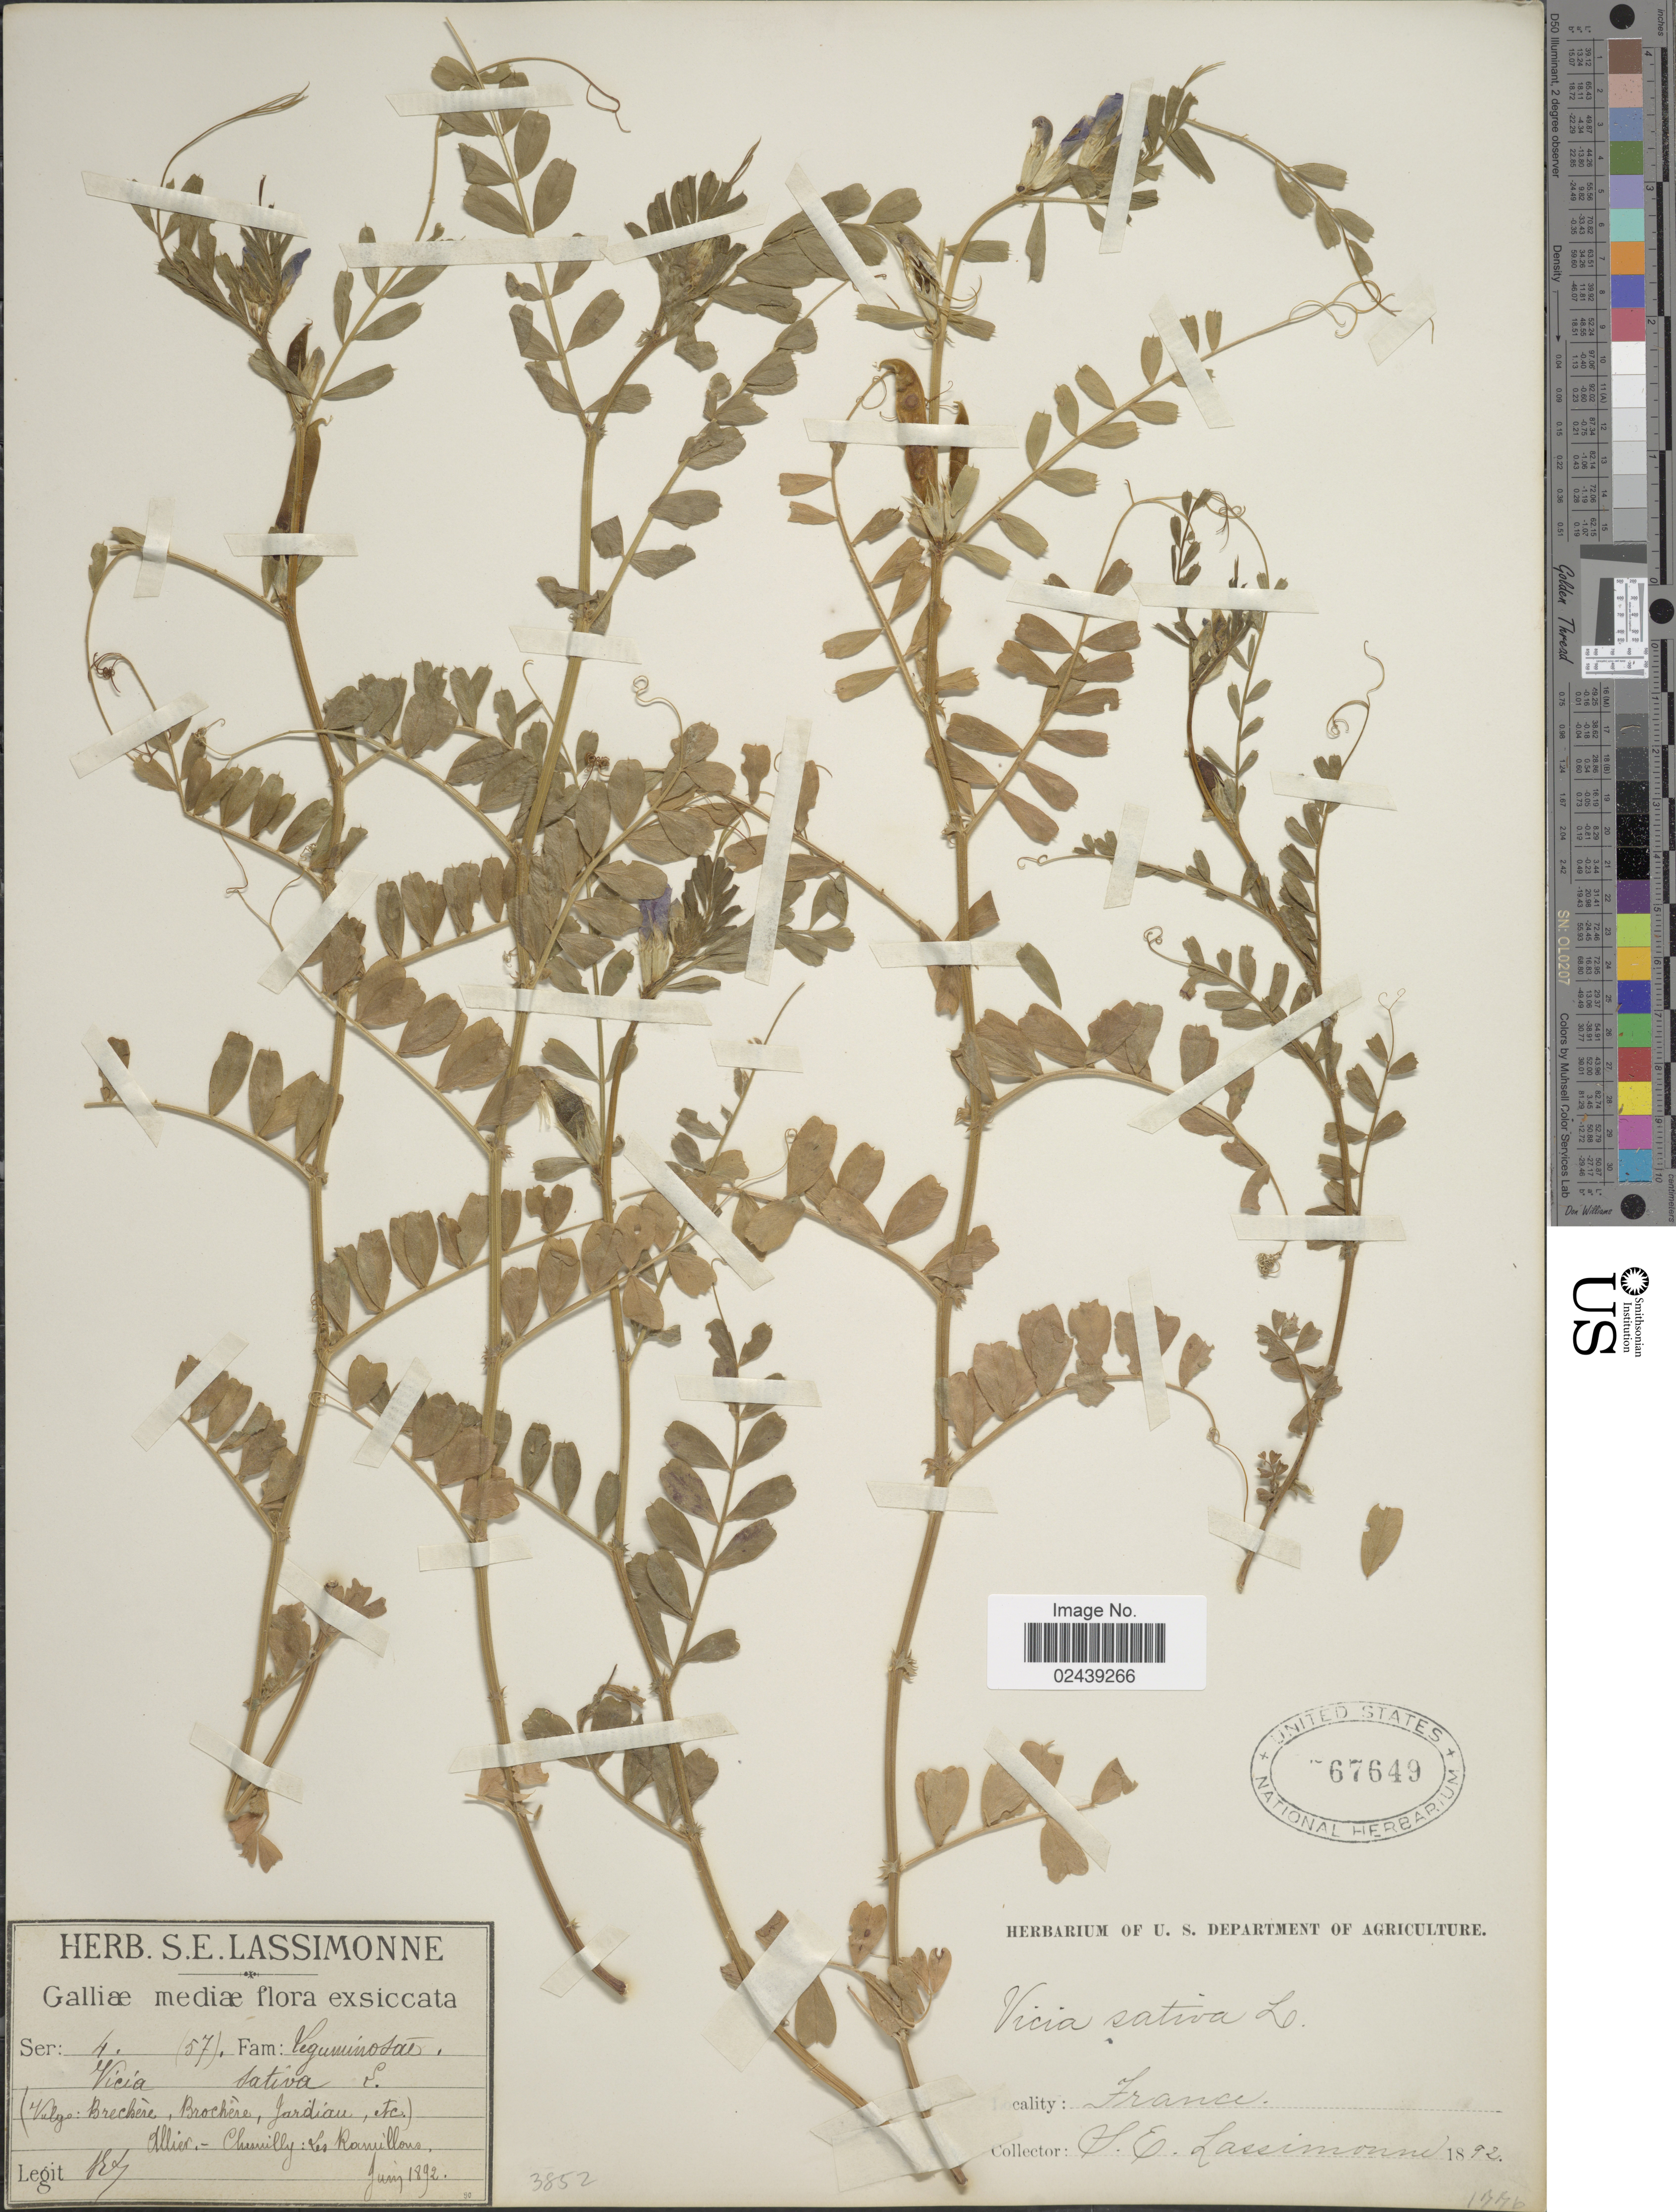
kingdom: Plantae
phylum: Tracheophyta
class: Magnoliopsida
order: Fabales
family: Fabaceae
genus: Vicia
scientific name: Vicia sativa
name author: L.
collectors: S. Lassimonne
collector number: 4/57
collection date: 1892-06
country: France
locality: Vulgo: Brechere, Brochere, Jordian, etc) [interpreted] Allier - Chemilly: Les Ramillons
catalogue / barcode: US 67649